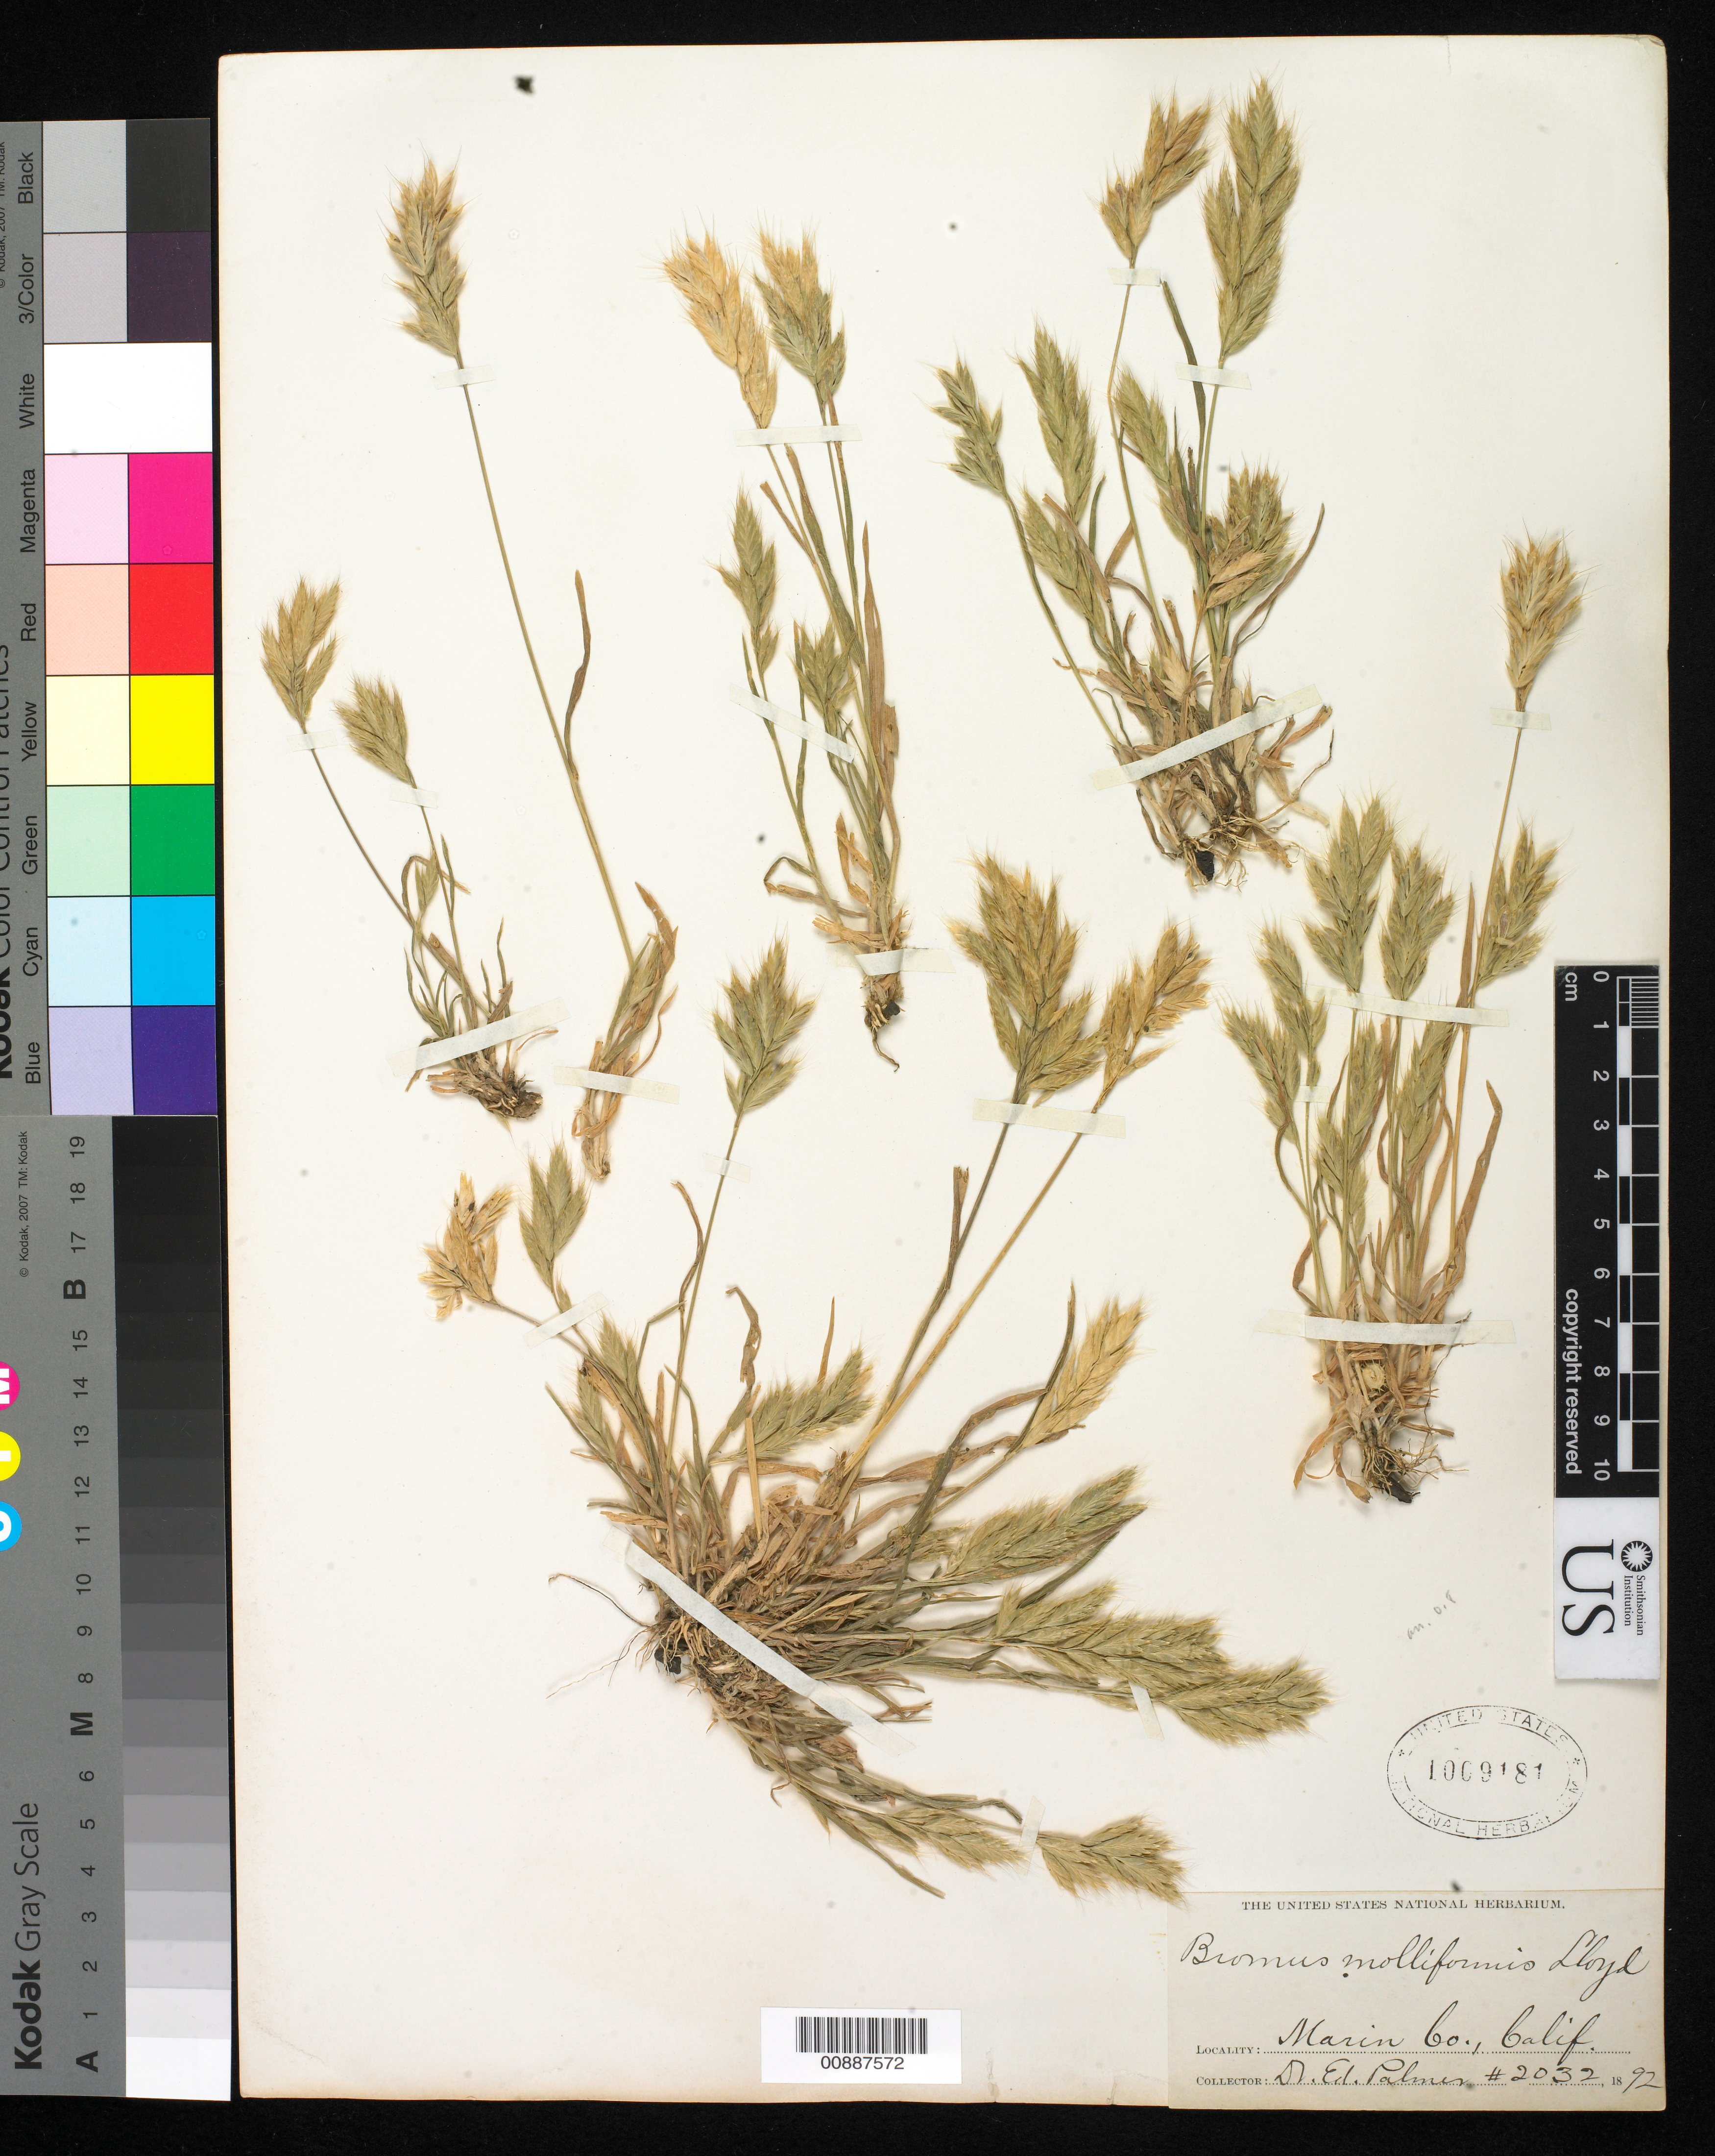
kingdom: Plantae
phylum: Tracheophyta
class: Liliopsida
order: Poales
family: Poaceae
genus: Bromus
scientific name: Bromus hordeaceus subsp. divaricatus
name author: (Bonnier & Layens) Kerguélen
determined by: Poaceae Reorganization Project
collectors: E. Palmer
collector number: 2032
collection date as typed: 1892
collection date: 1892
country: United States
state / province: California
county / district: Marin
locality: Marin County, California.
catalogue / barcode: US 1009181